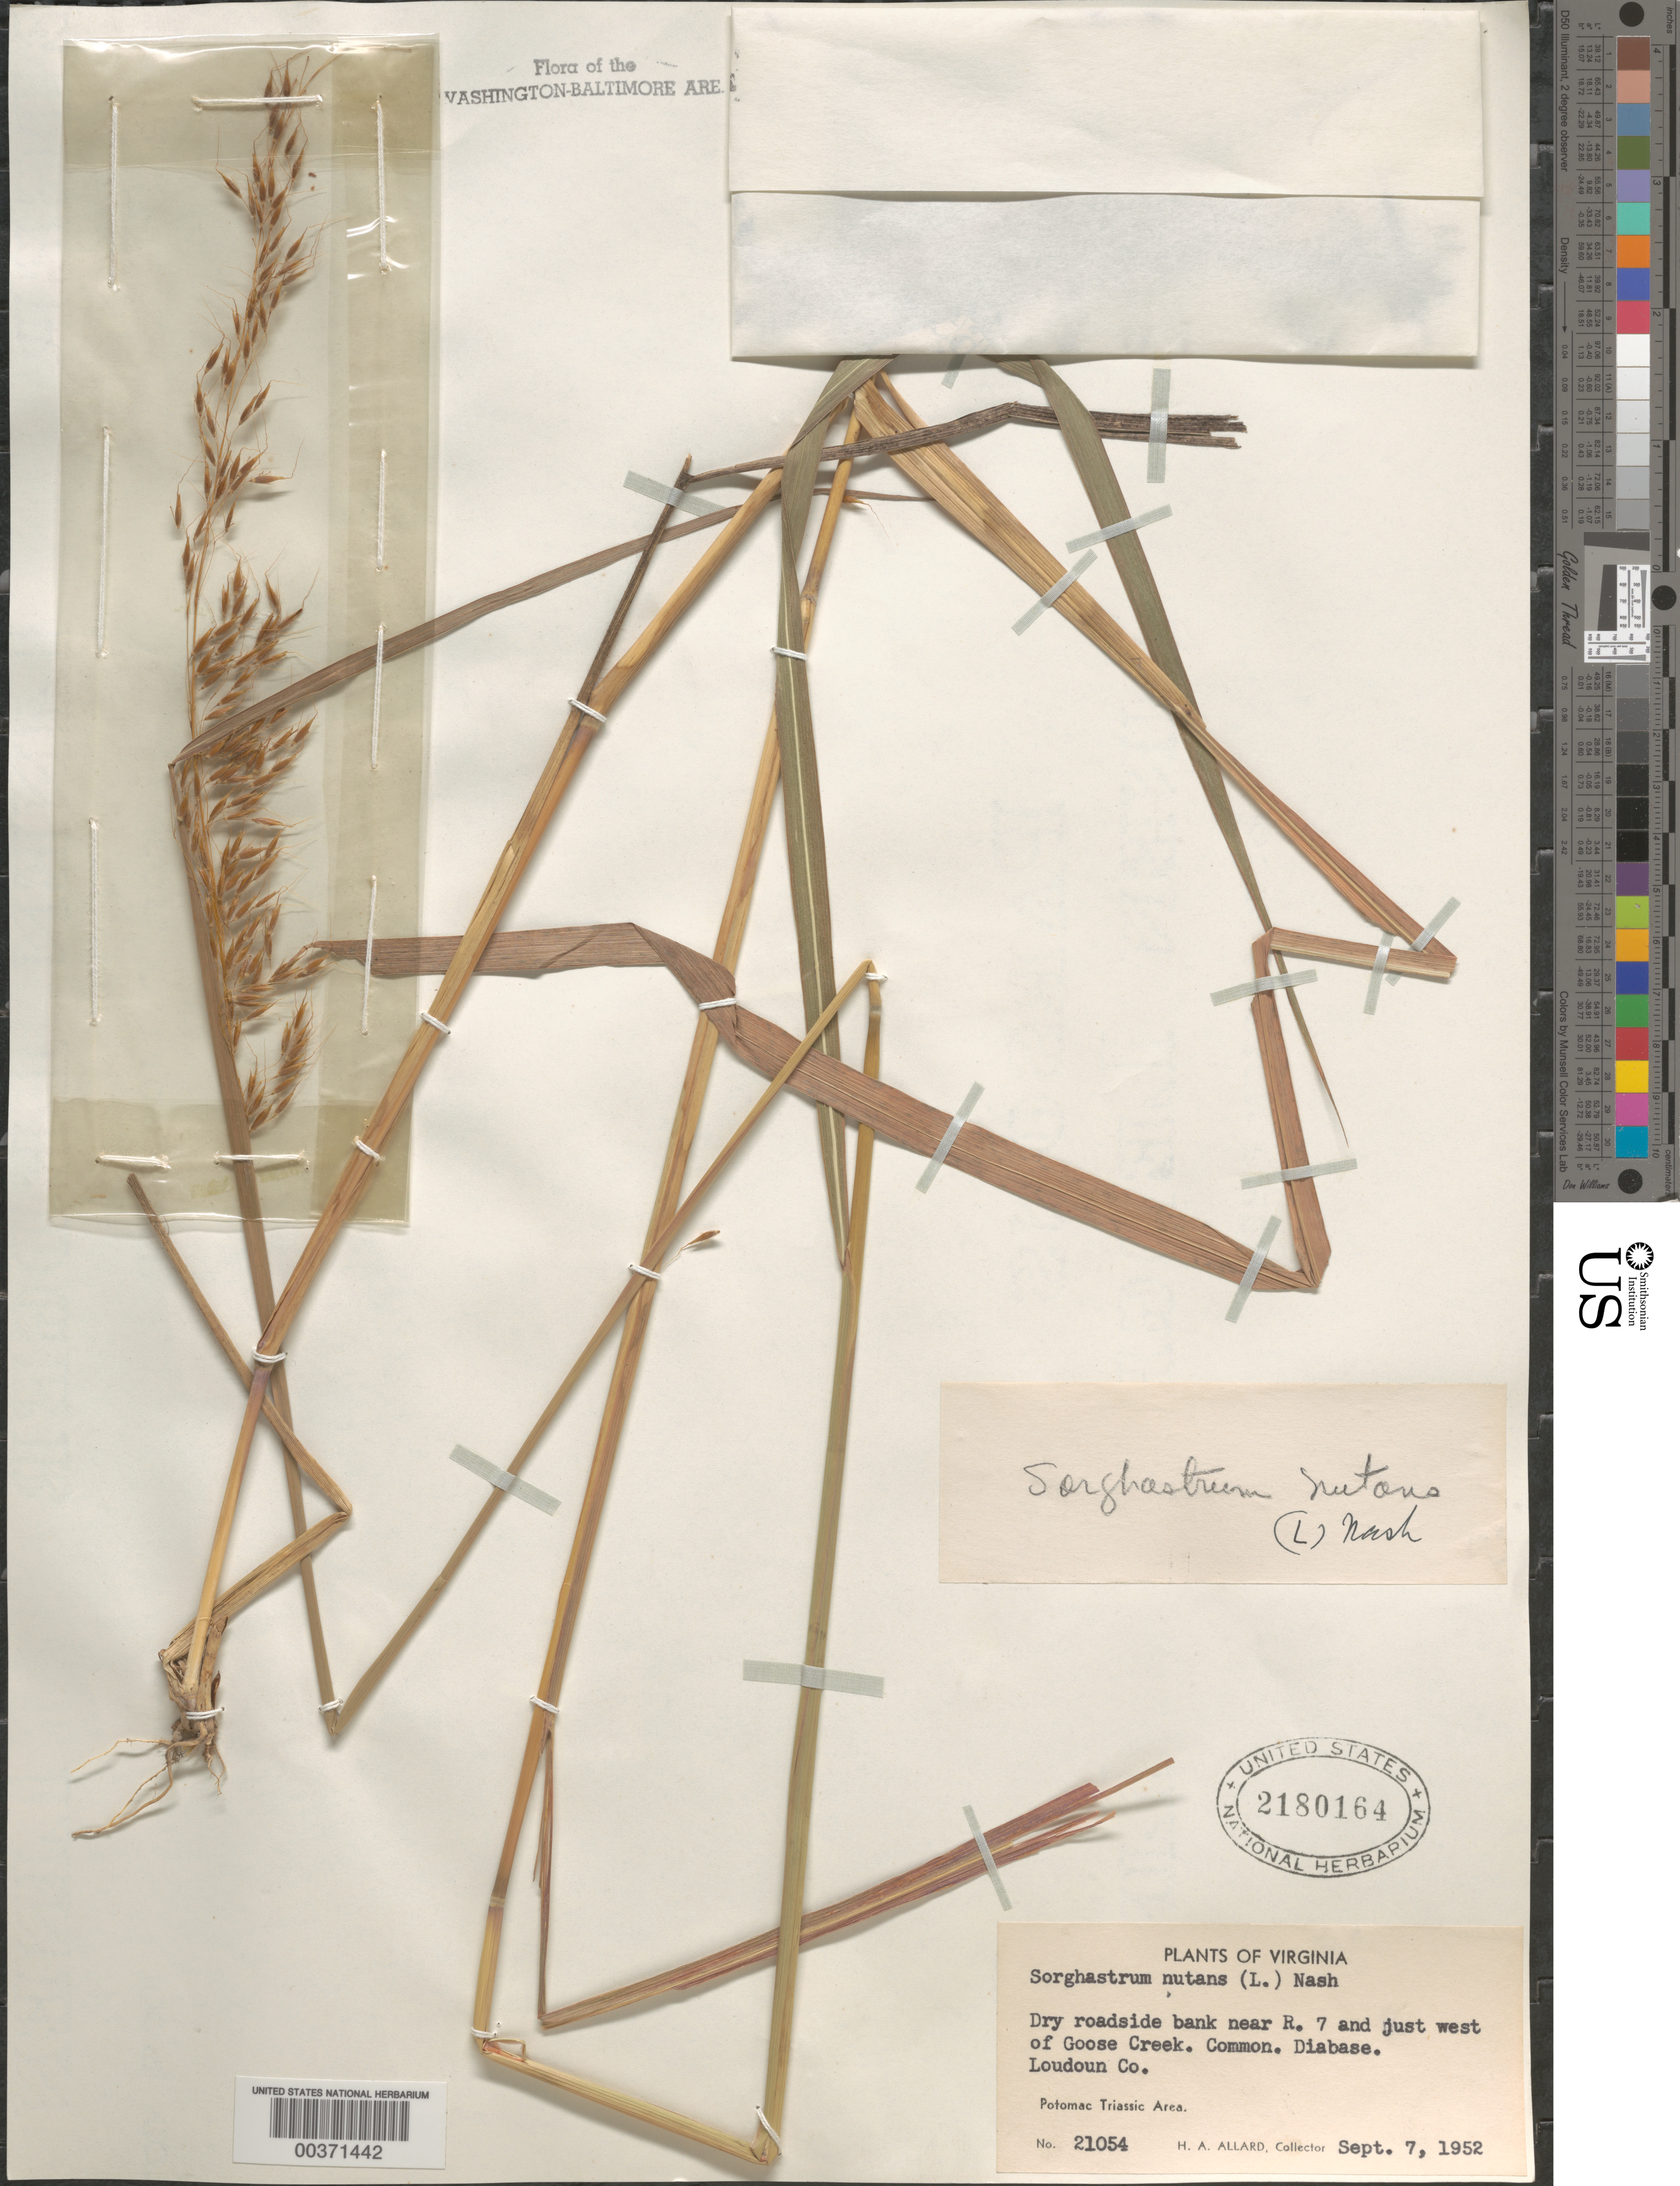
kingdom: Plantae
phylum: Tracheophyta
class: Liliopsida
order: Poales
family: Poaceae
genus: Sorghastrum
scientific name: Sorghastrum nutans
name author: (L.) Nash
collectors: H. A. Allard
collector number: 21054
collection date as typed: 07 Sep 1952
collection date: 1952-09-07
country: United States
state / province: Virginia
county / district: Loudoun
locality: Route 7, west of Goose Creek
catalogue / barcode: US 2180164